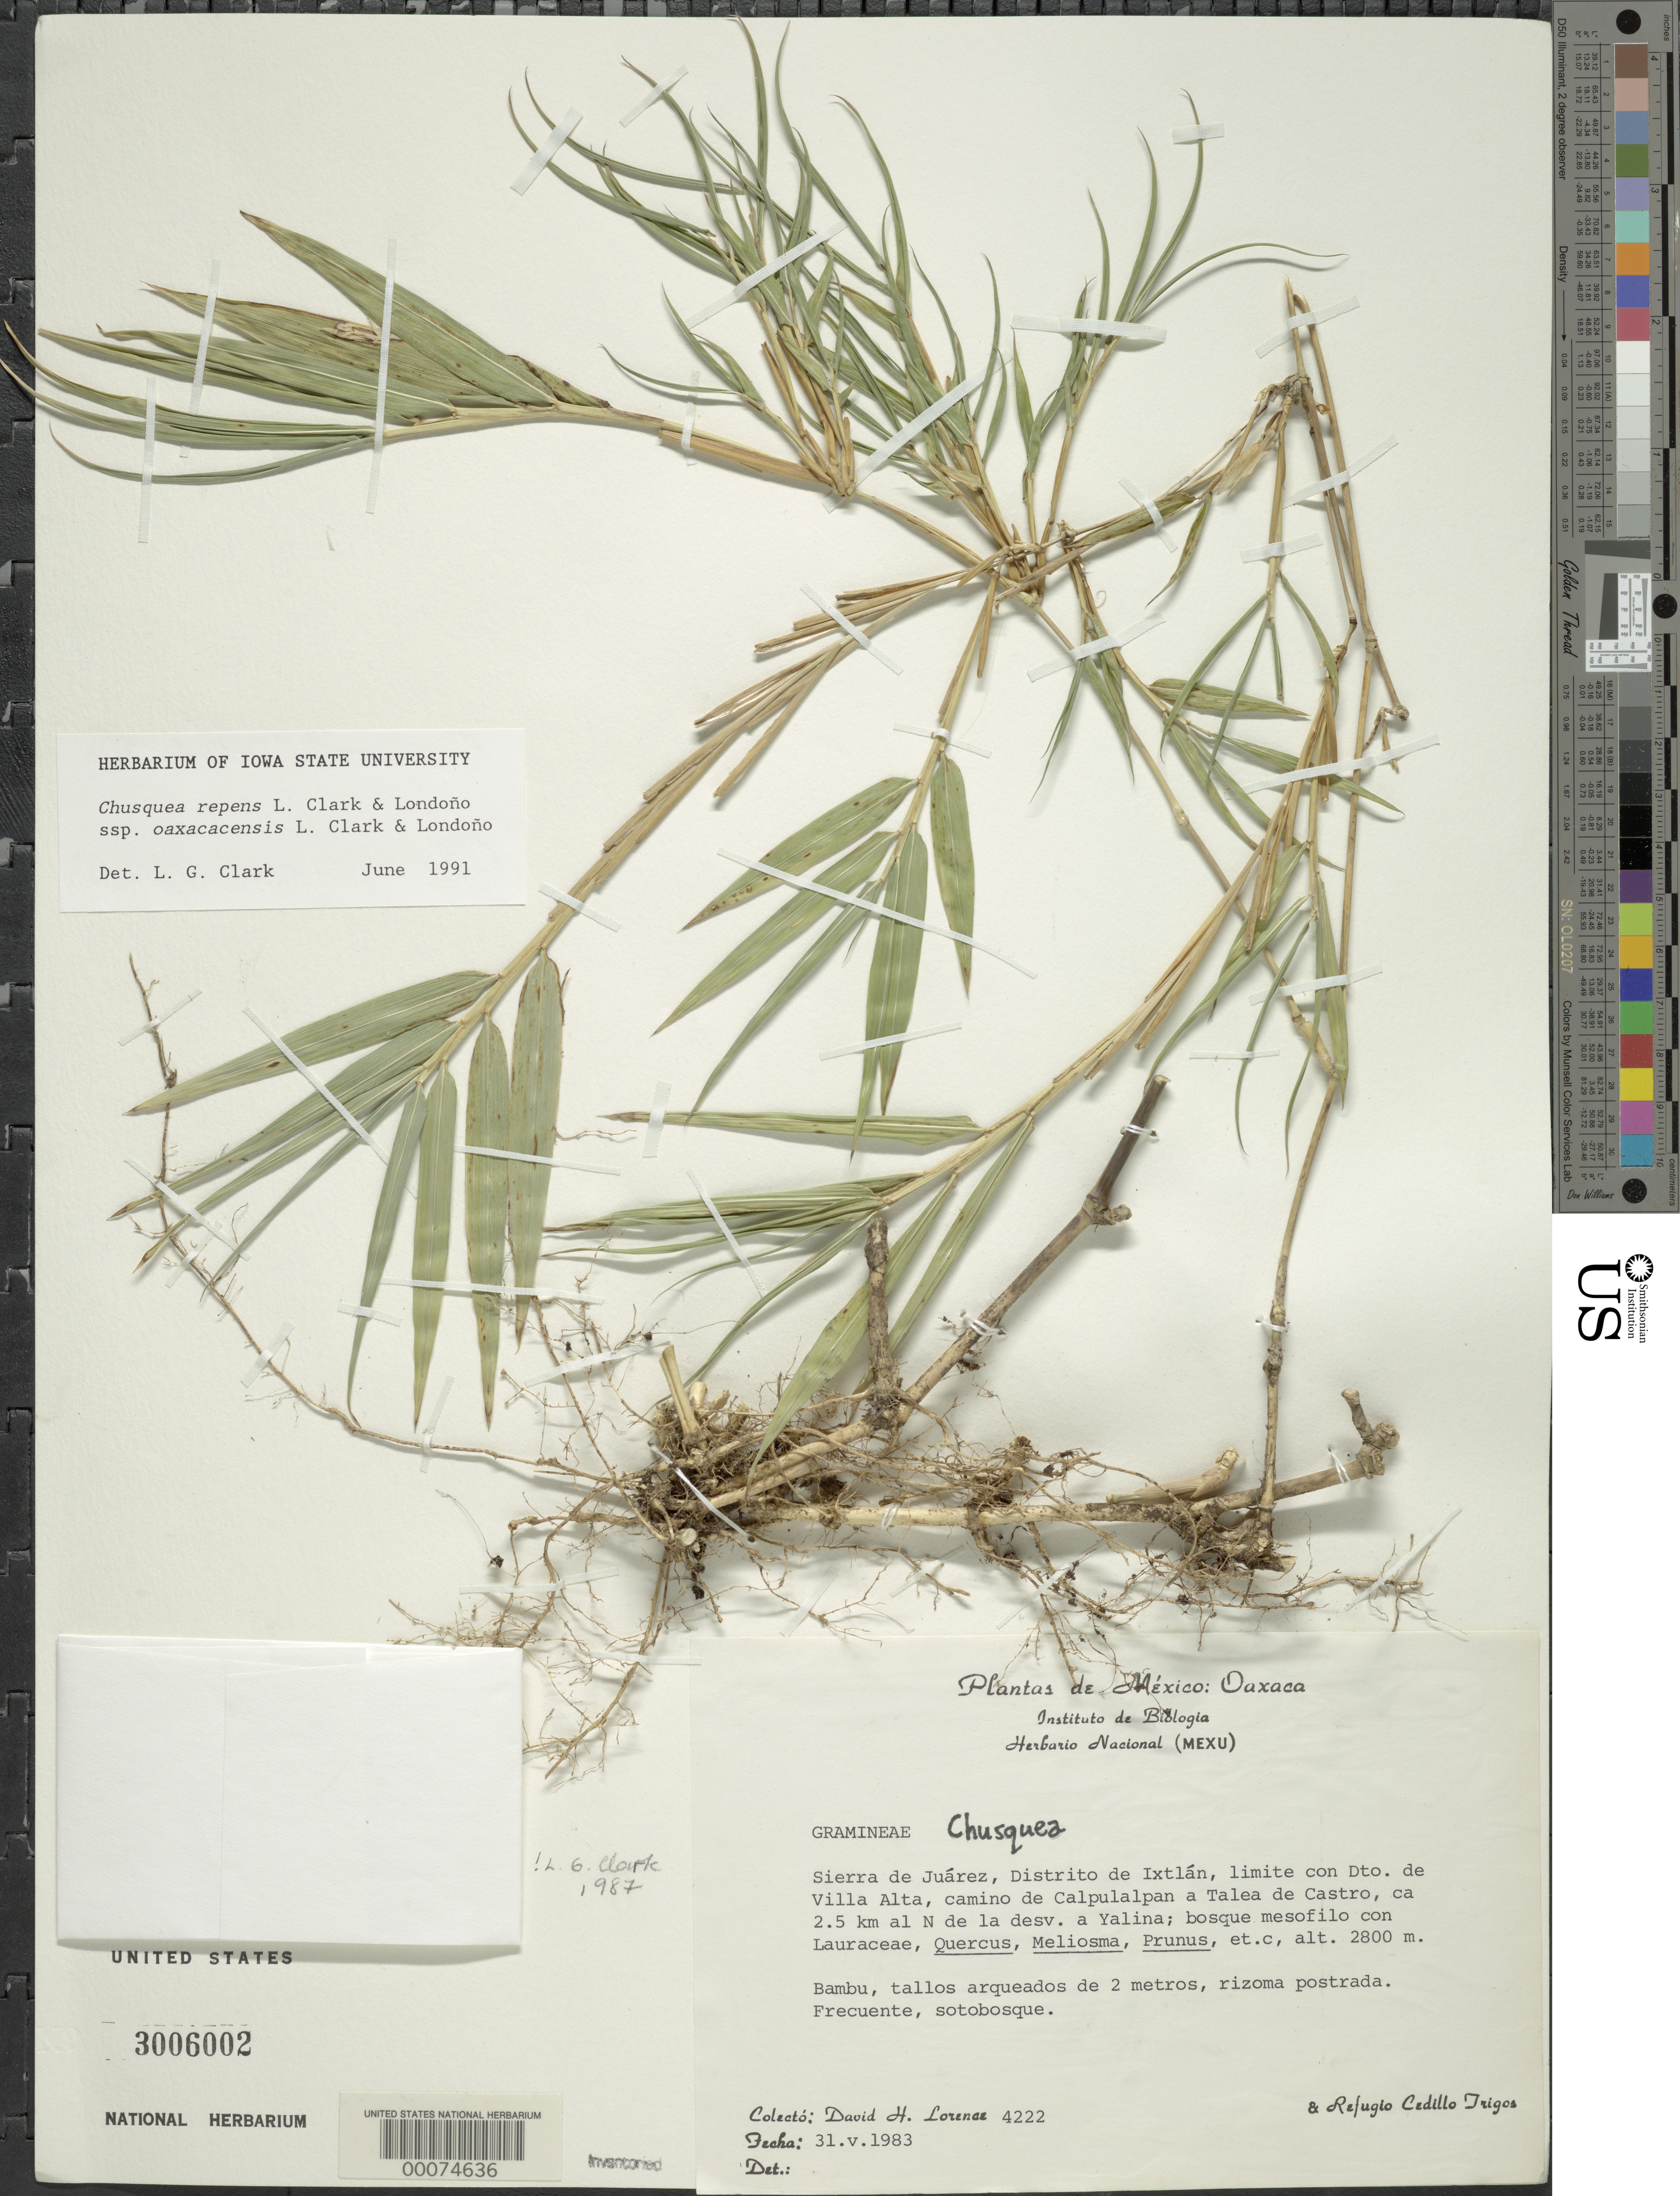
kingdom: Plantae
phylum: Tracheophyta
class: Liliopsida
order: Poales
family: Poaceae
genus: Chusquea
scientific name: Chusquea repens subsp. oaxacacensis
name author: L.G. Clark & Londoño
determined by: Clark, Lynn G., (ISC), Iowa State University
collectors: D. Lorence & R. Triggs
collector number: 4222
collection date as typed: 31 May 1983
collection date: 1983-05-31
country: Mexico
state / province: Oaxaca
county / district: Ixtlán De Juarez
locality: Sierra de juarez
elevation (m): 2800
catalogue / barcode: US 3006002